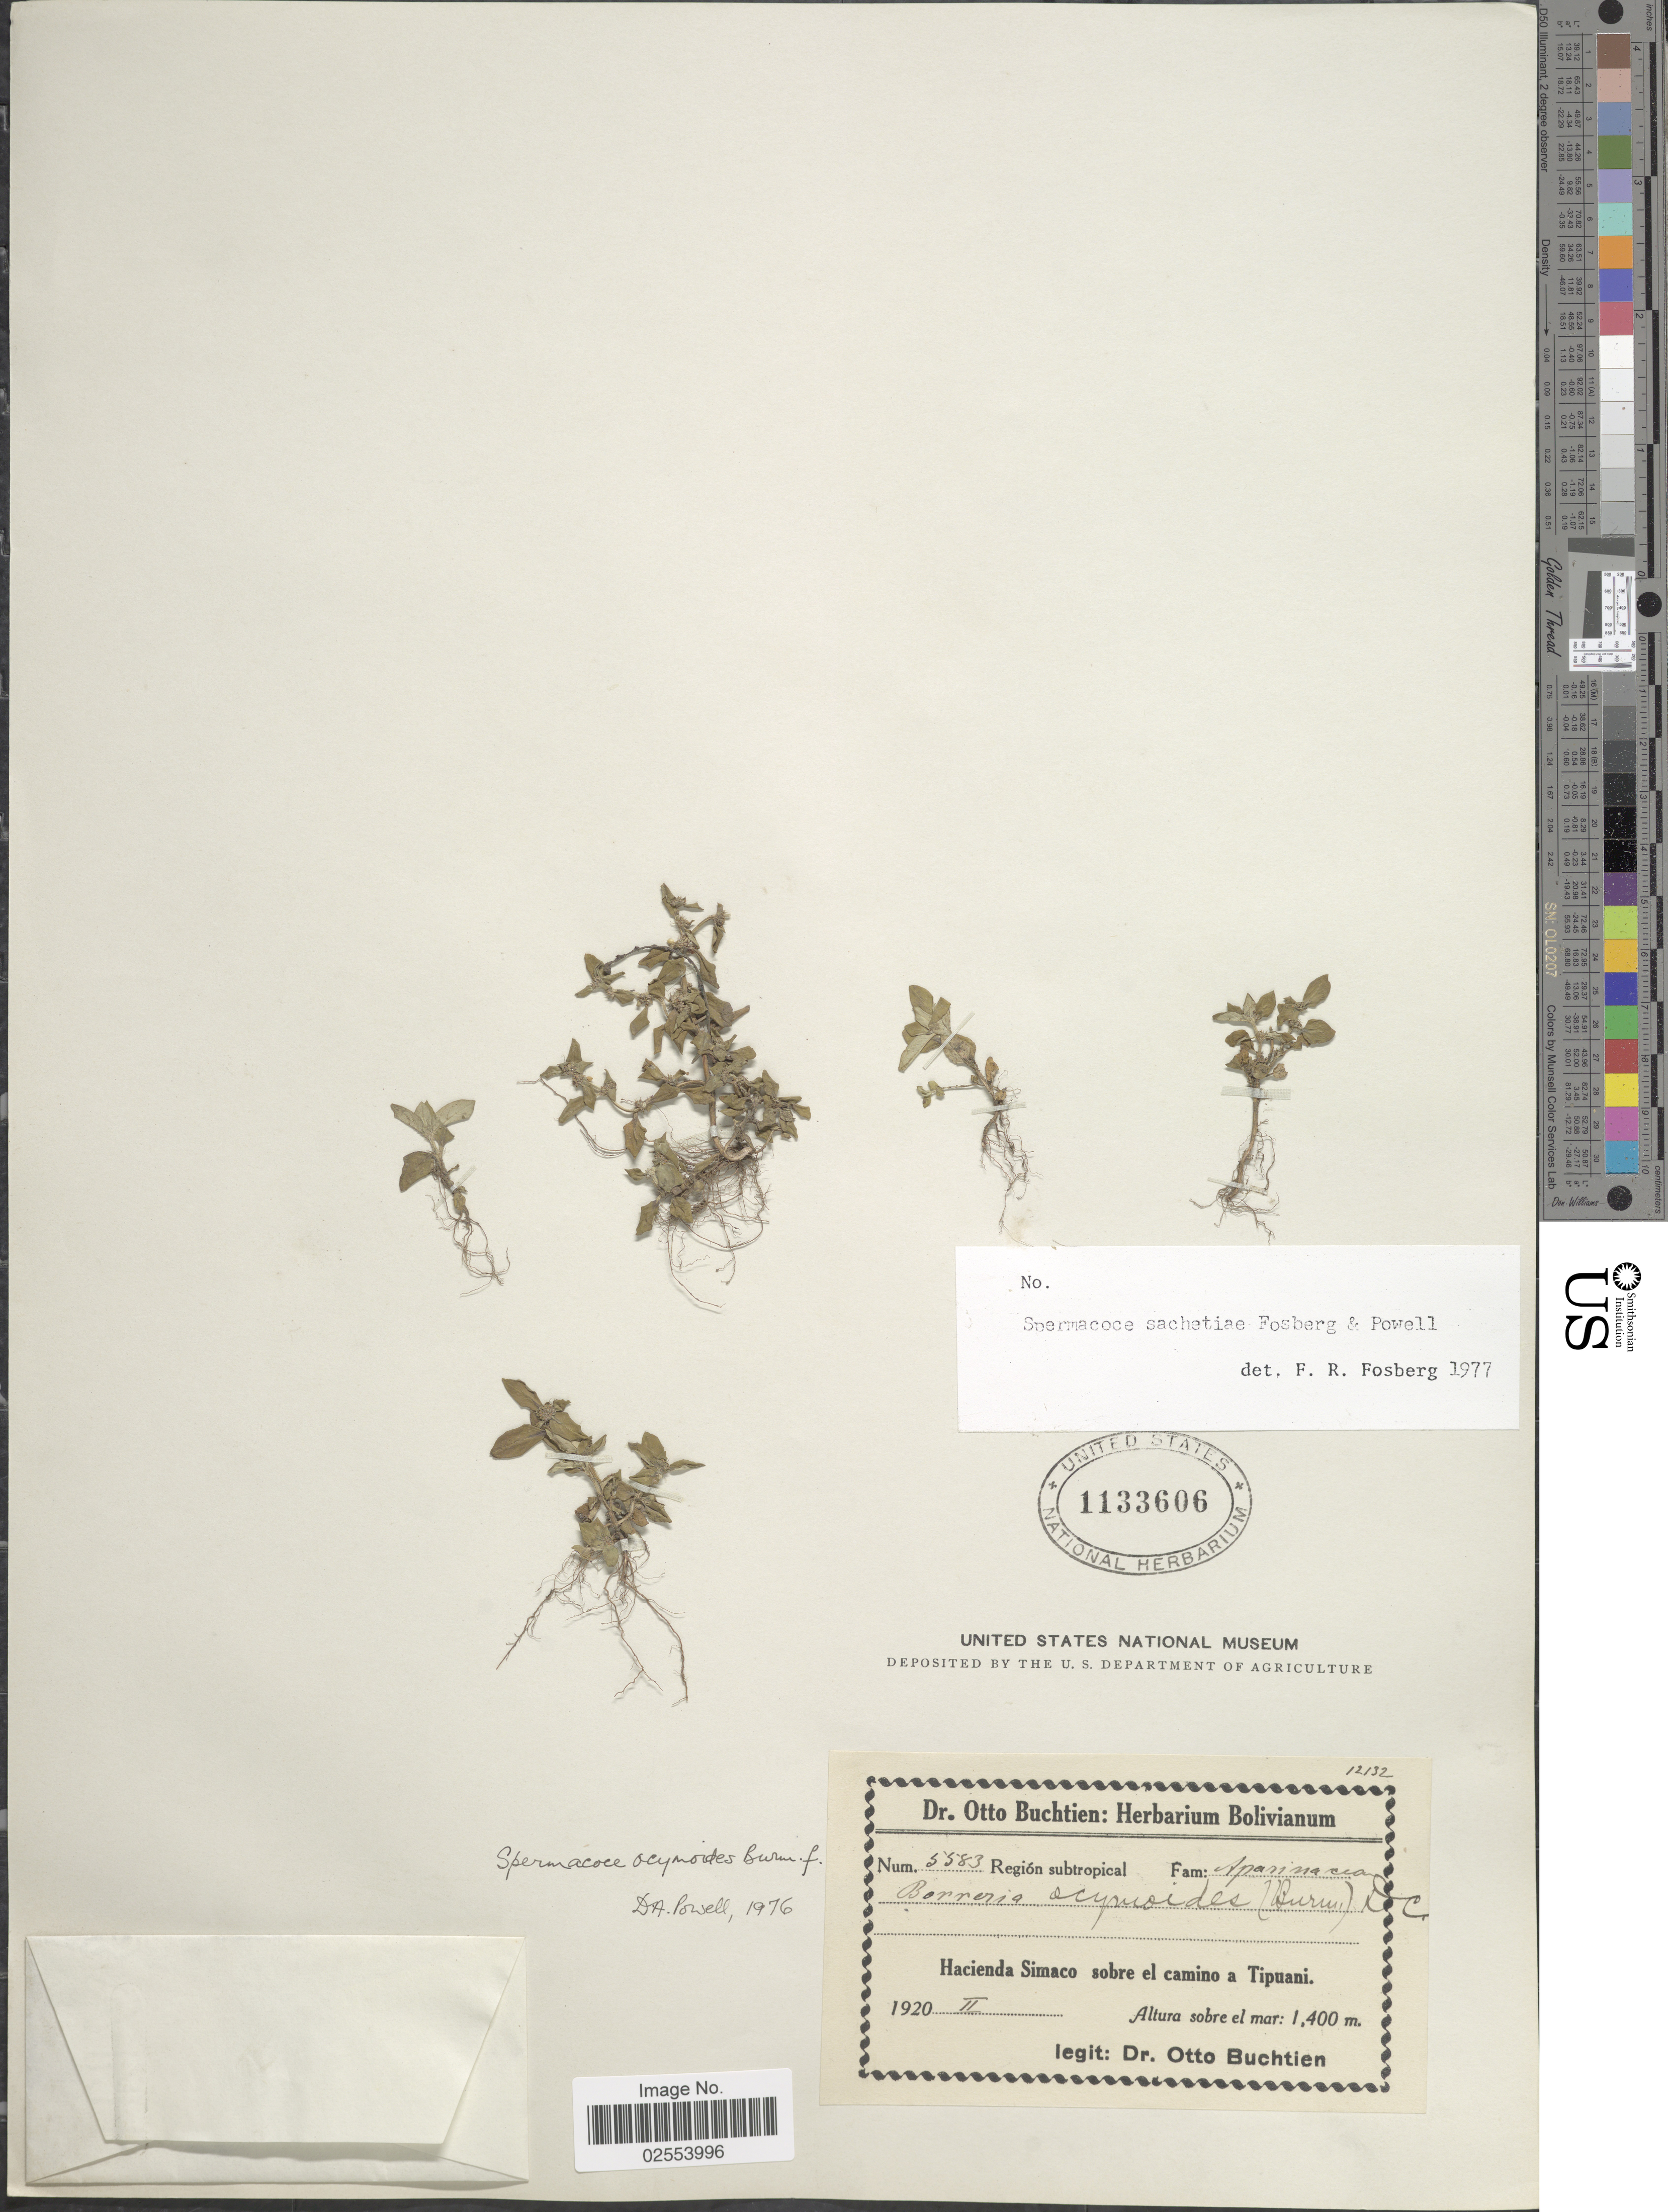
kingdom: Plantae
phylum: Tracheophyta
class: Magnoliopsida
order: Gentianales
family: Rubiaceae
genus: Spermacoce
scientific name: Spermacoce mauritiana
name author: Gideon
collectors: O. Buchtien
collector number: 5583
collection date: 1920-02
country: Bolivia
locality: Region subtropical, Hacienda Simaco sobre el camino a Tipuani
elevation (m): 1400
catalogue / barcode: US 1133606